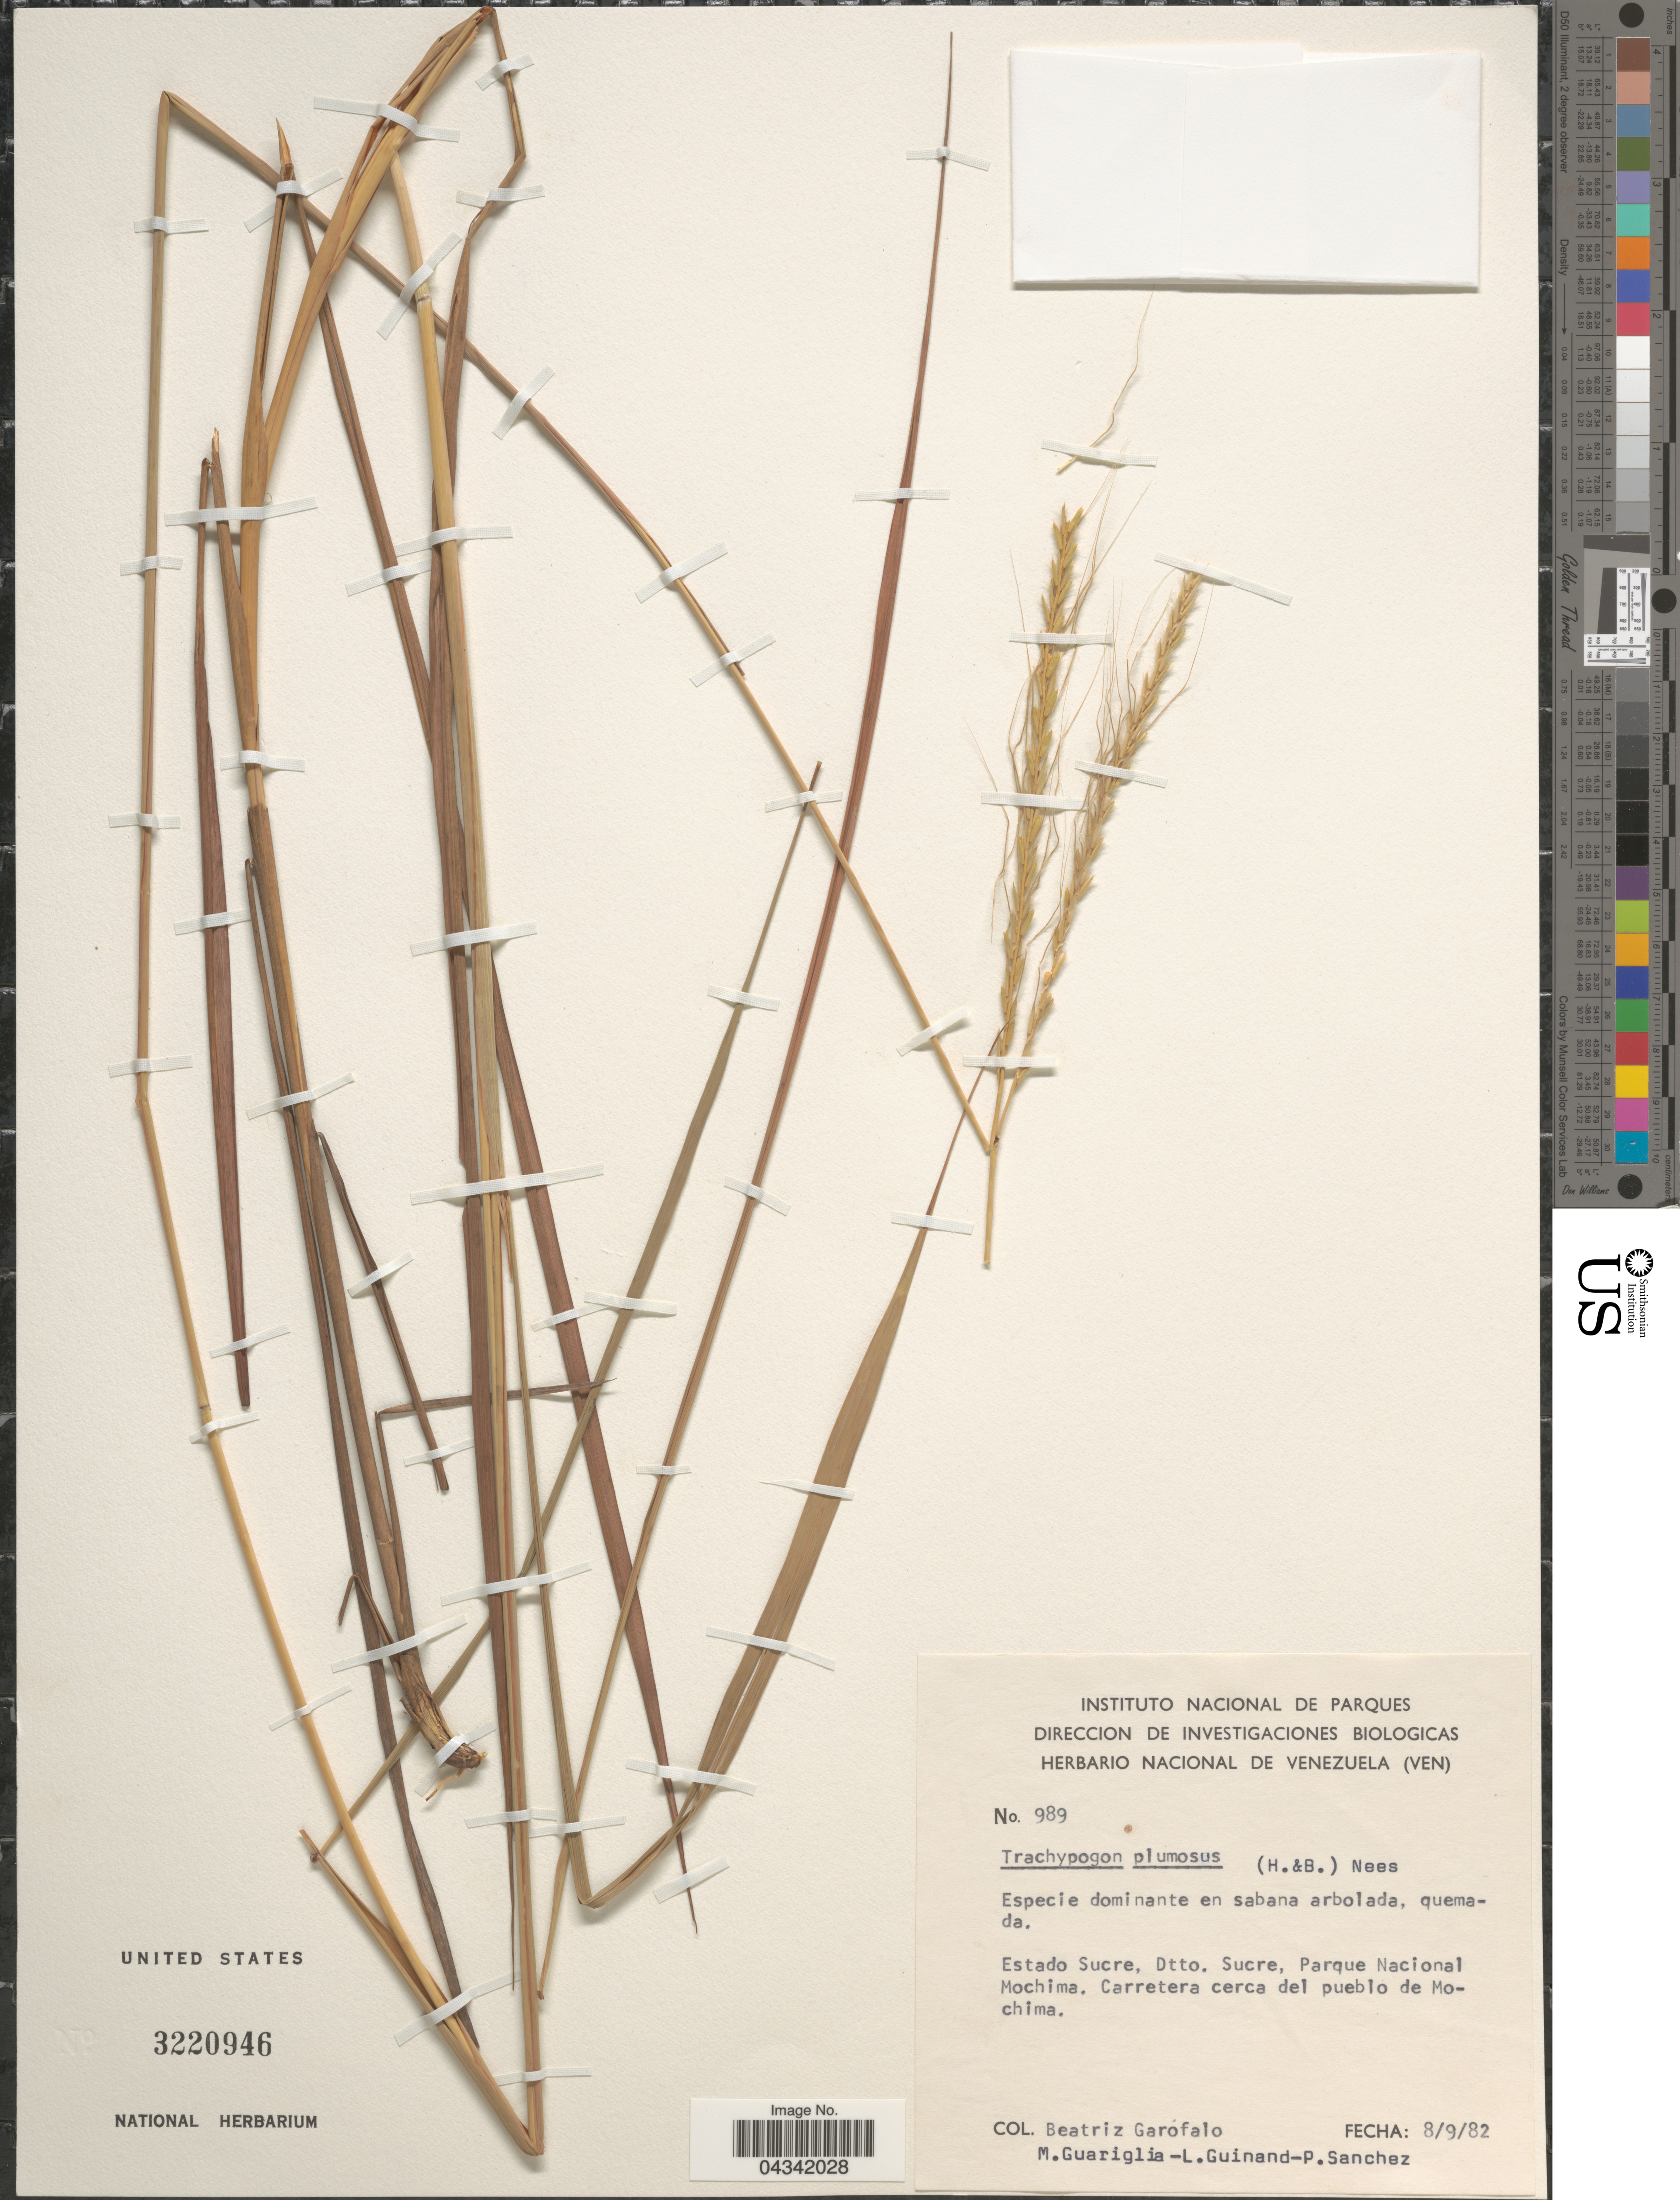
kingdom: Plantae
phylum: Tracheophyta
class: Liliopsida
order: Poales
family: Poaceae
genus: Trachypogon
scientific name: Trachypogon spicatus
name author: (L. f.) Kuntze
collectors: B. Garofalo, M. Guariglia, L. Guinand & P. Sanchez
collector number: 989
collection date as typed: Transcribed d/m/y: 8/9/82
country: Colombia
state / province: Sucre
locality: Dtto. Sucre, Parque Nacional Mochima. Carretera cerca del pueblo de Mochima.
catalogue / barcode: US 3220946